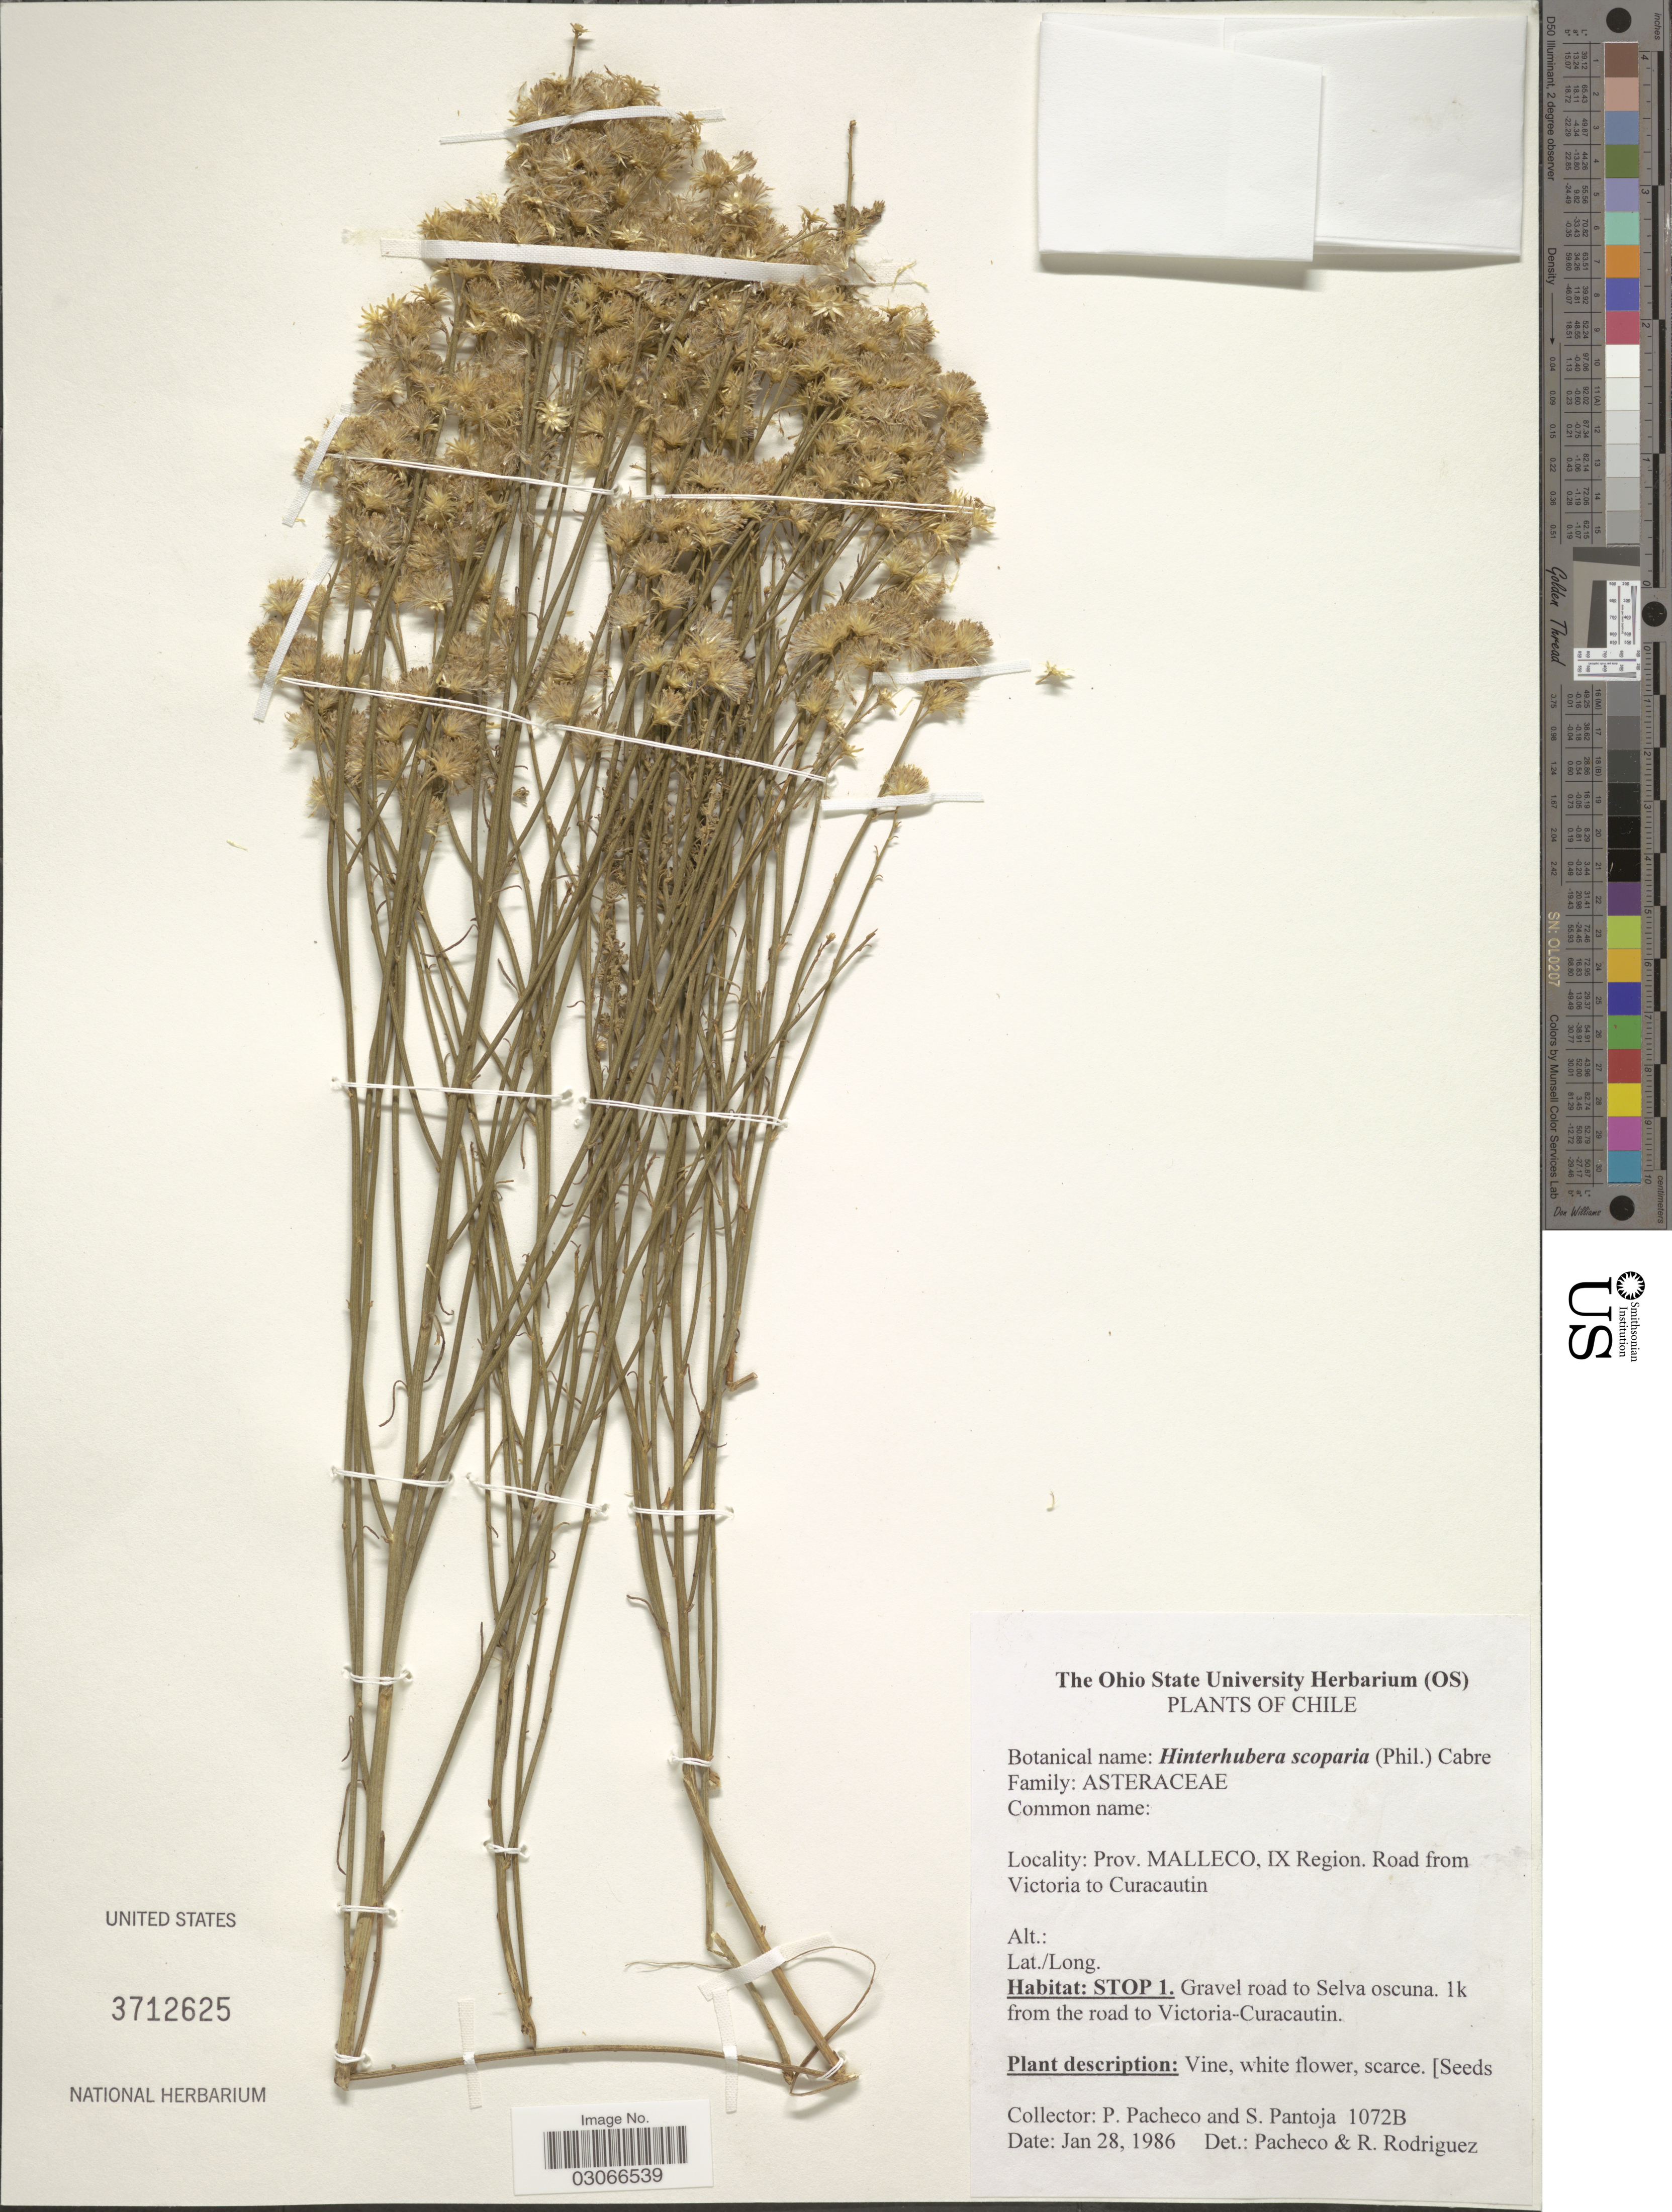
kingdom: Plantae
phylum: Tracheophyta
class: Magnoliopsida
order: Asterales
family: Asteraceae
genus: Hinterhubera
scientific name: Hinterhubera scoparia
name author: (Phil.) Cabrera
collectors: P. Pacheco & A. Pantoja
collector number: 1072B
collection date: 1986-01-28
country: Chile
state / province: Araucanía (IX)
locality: Prov. Malleco, IX region. Road from Victoria to Curacautin. Stop 1 Gravel road to Selva oscuna. 1 k from the road to Victoria-Curacautin.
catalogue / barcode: US 3712625